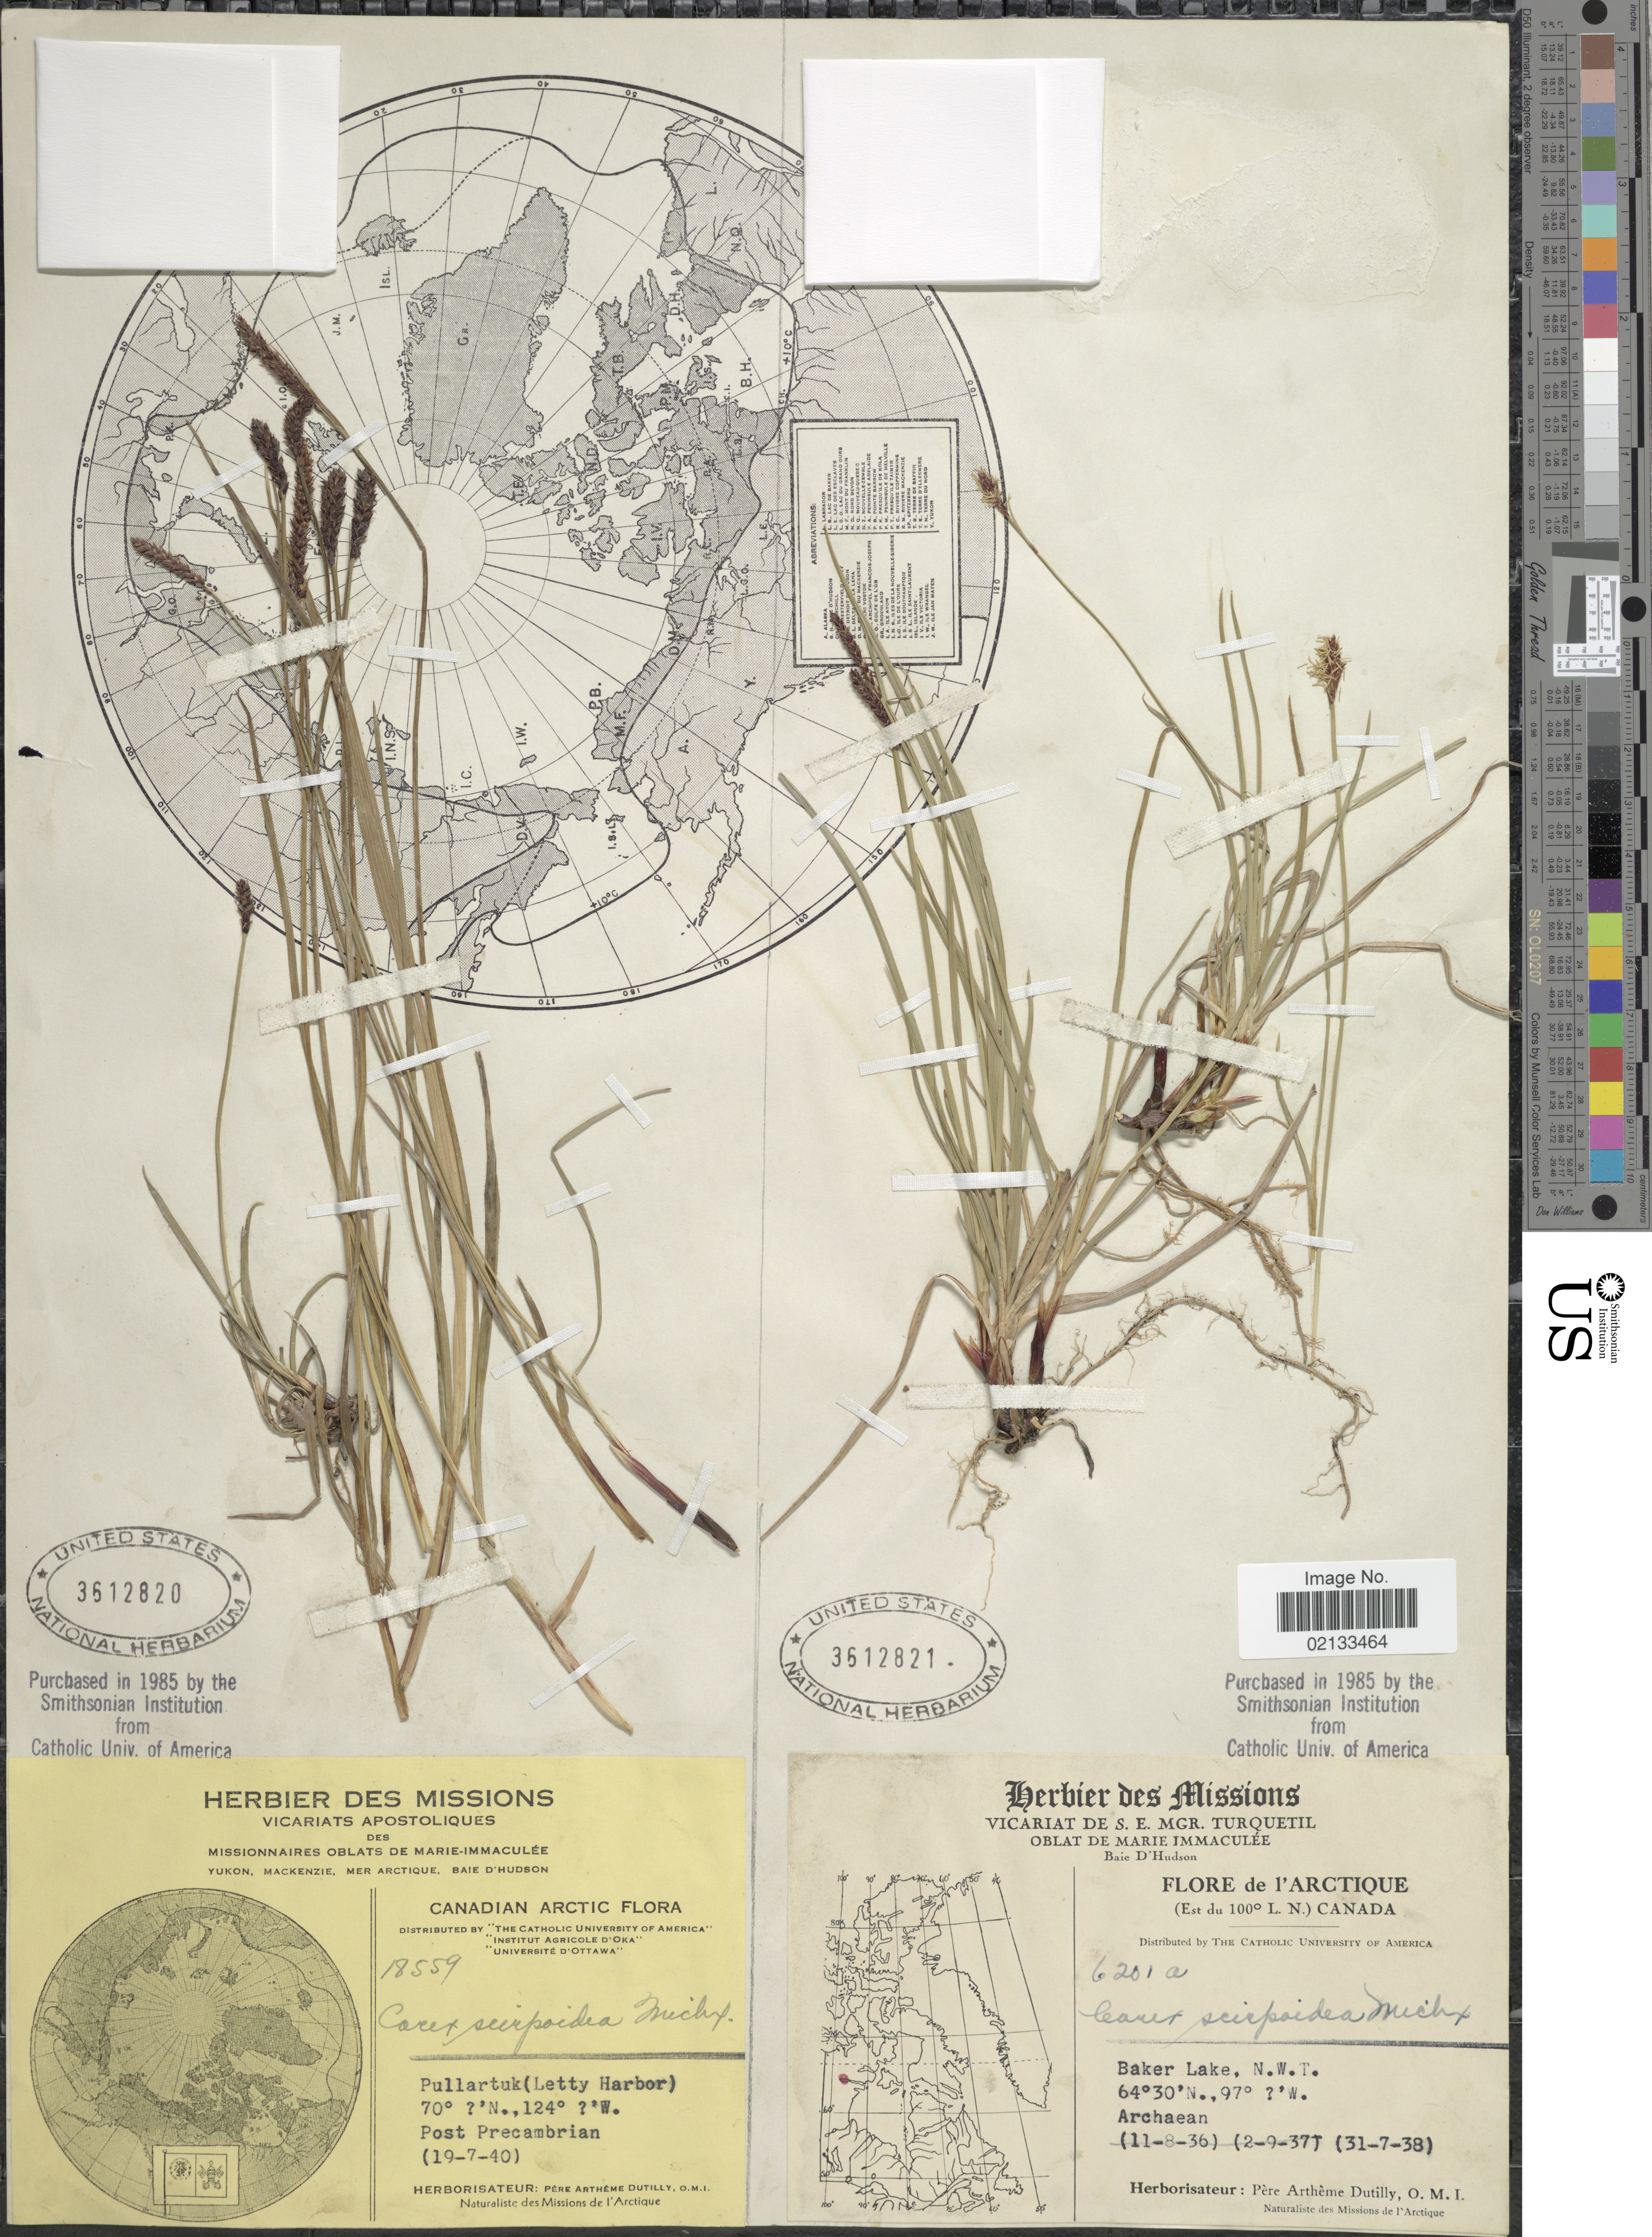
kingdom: Plantae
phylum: Tracheophyta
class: Liliopsida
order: Poales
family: Cyperaceae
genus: Carex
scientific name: Carex scirpoidea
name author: Michx.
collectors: A. Dutilly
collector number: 6201a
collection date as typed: Transcribed d/m/y: 31/7/38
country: Canada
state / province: Nunavut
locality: De L'Arctique (Est du 100° L.N.), Baker Lake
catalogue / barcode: US 3612821-2